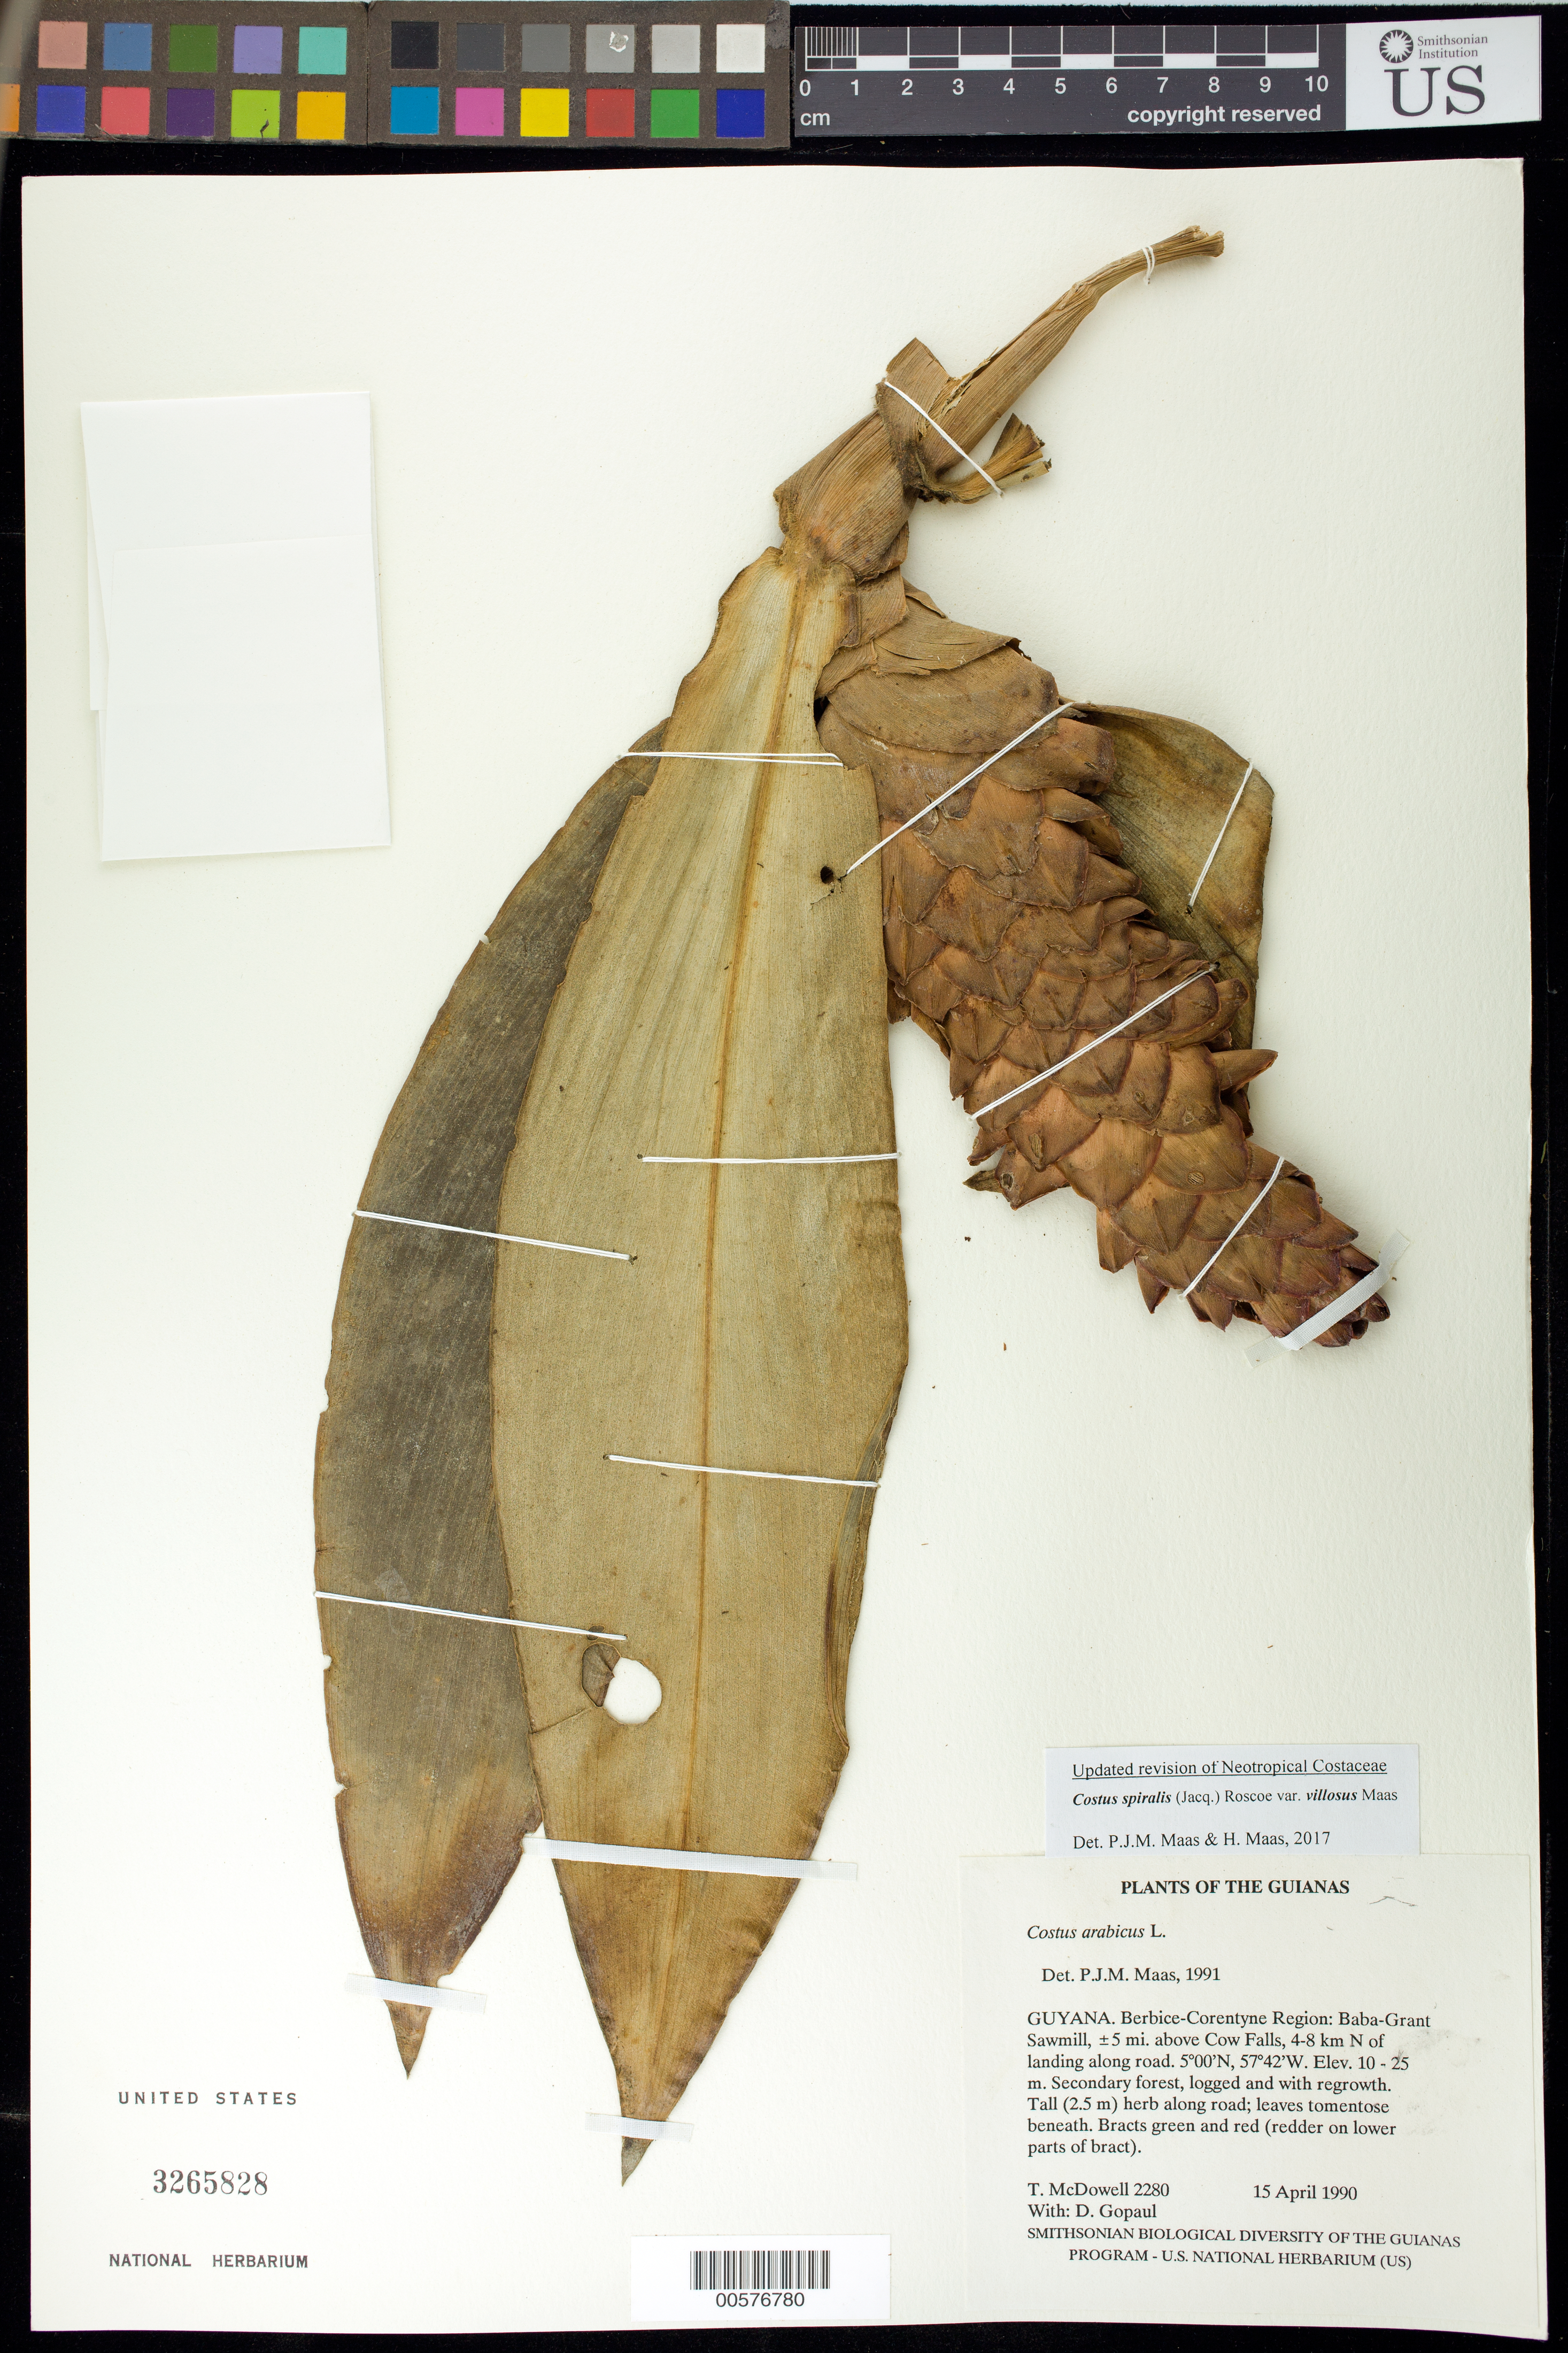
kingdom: Plantae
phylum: Tracheophyta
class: Liliopsida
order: Zingiberales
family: Costaceae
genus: Costus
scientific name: Costus spiralis var. villosus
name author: Maas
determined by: Maas, Paul J.; Maas, H.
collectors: T. McDowell & D. Gopaul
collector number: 2280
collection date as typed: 15 April 1990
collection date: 1990-04-15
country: Guyana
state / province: E. Berbice-Corentyne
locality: Baba-Grant Sawmill, ±5 mi. above Cow Falls, Corentyne River. 4-8 km N of landing along logging road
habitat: Secondary forest, logged and with regrowth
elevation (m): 10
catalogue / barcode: US 3265828